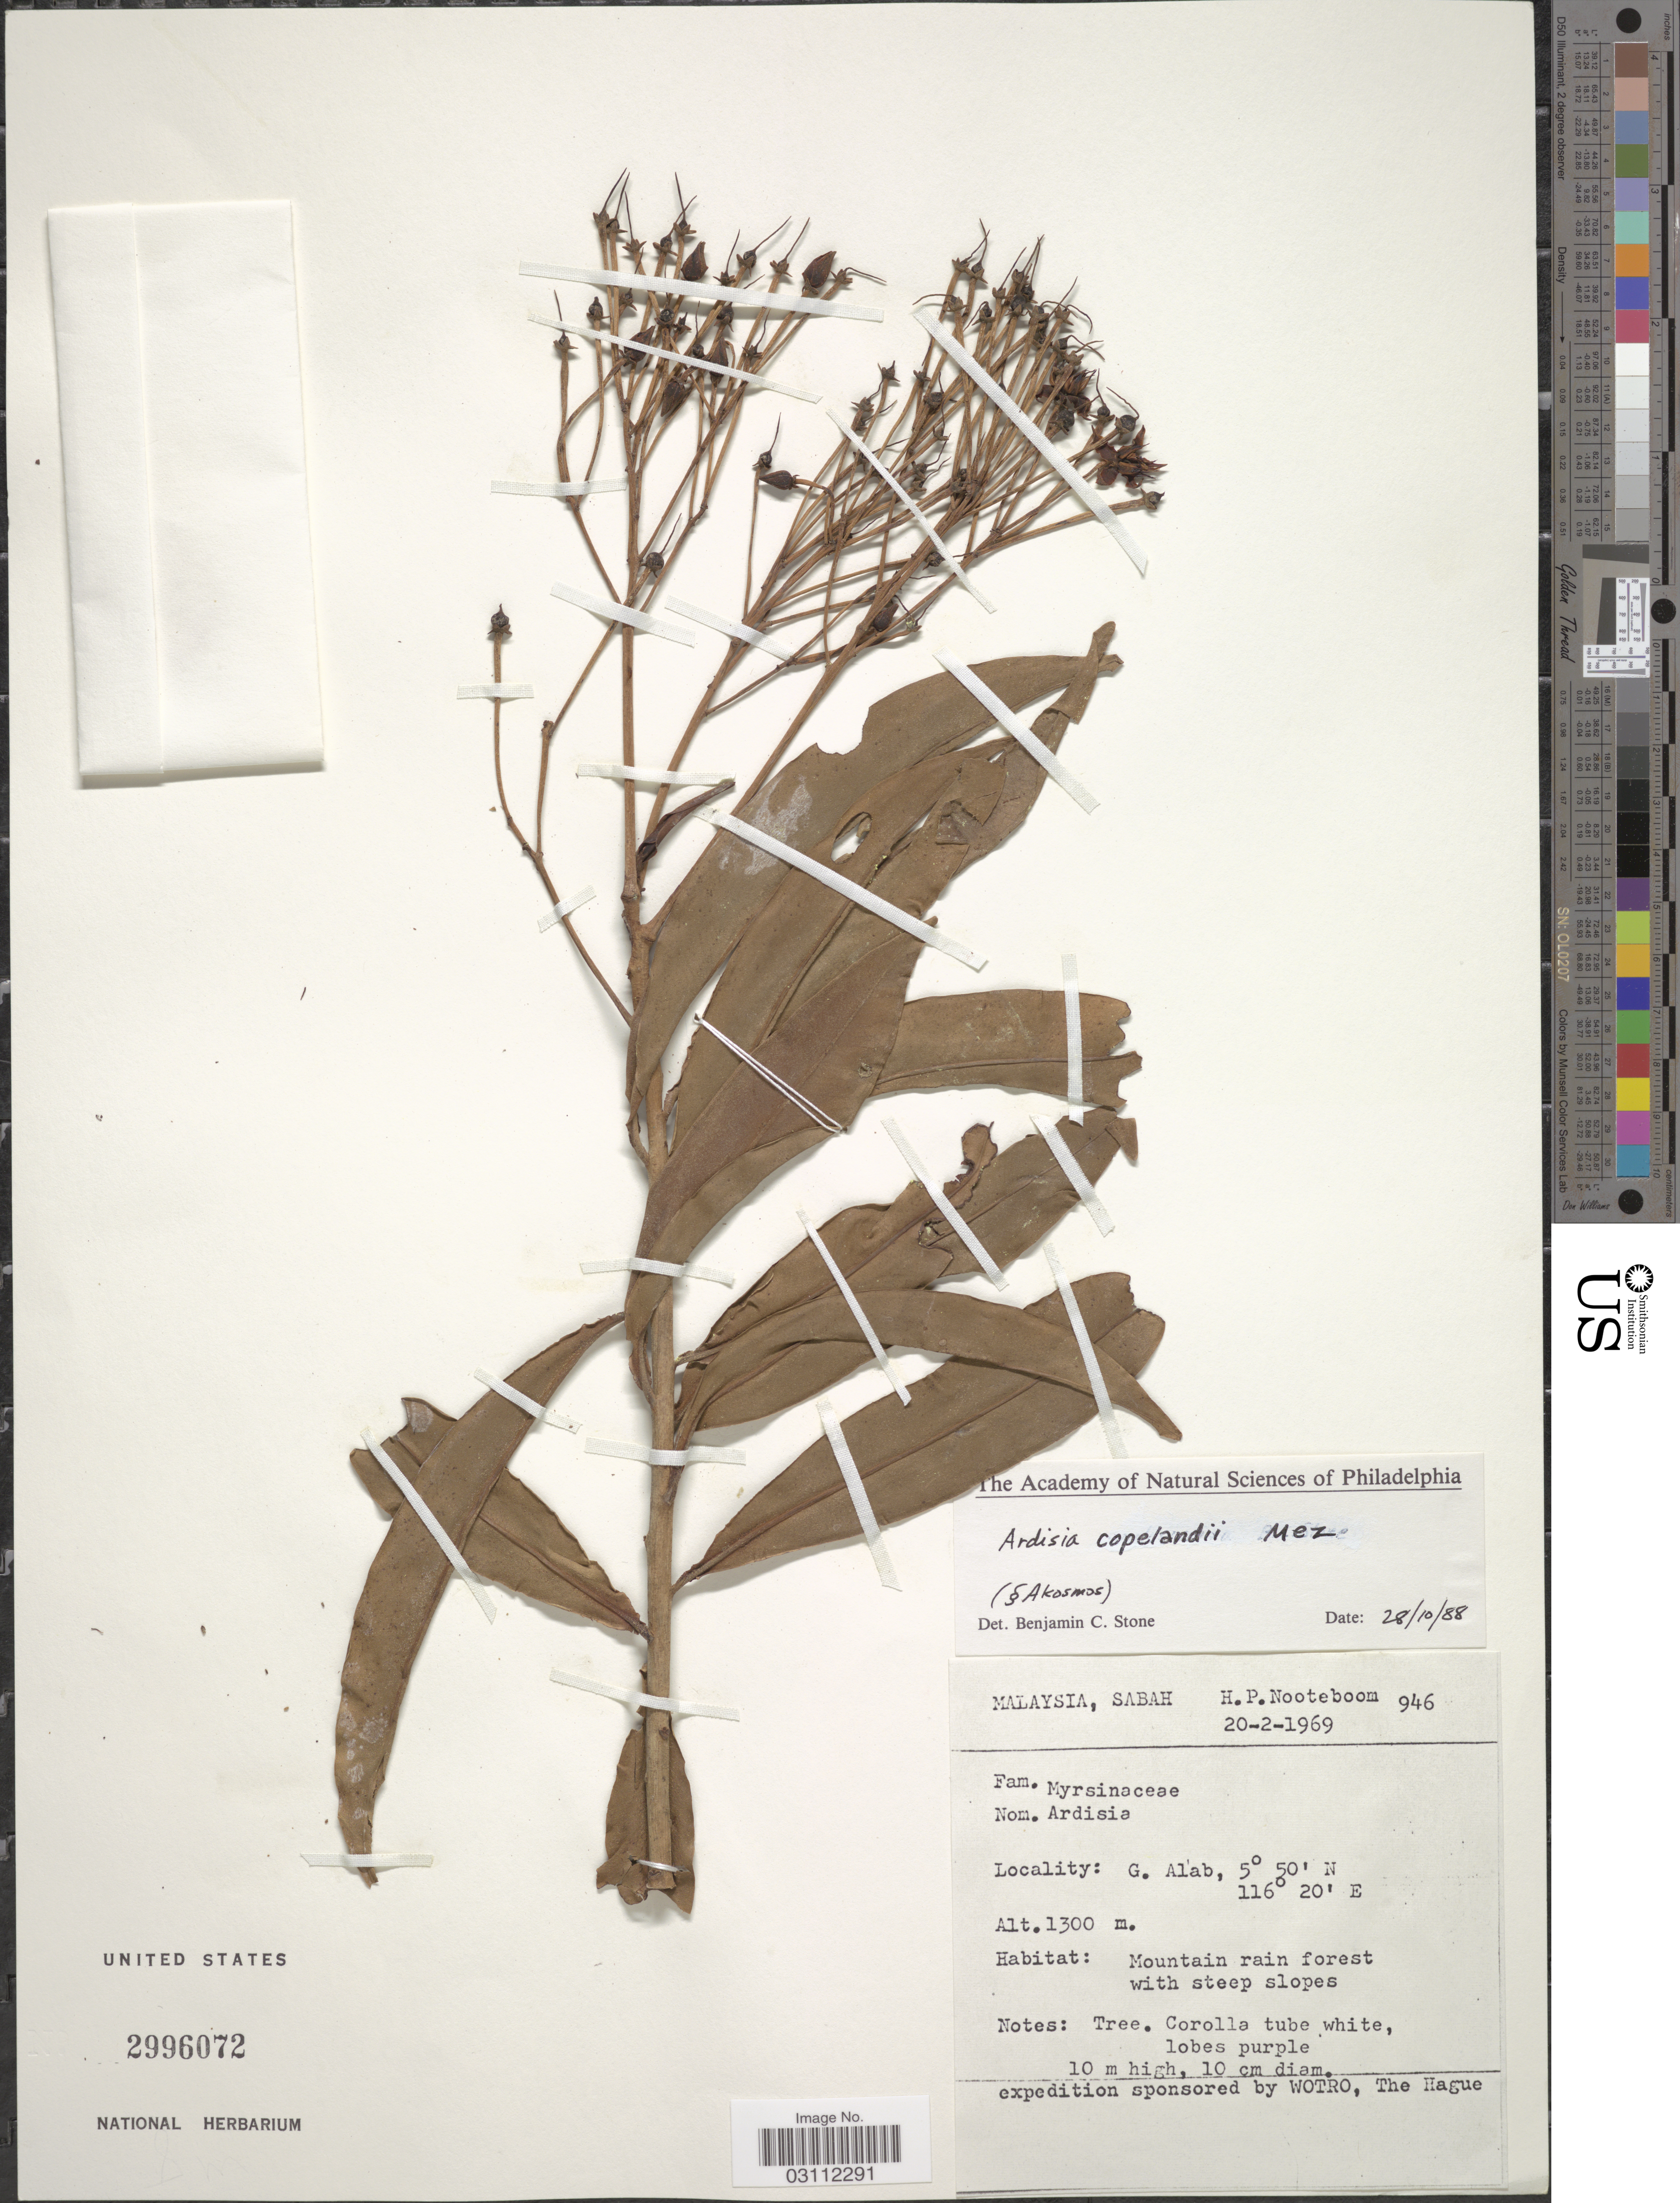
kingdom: Plantae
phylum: Tracheophyta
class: Magnoliopsida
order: Ericales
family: Primulaceae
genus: Ardisia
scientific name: Ardisia copelandii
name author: Mez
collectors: H. P. Nooteboom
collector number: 946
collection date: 1969-02-20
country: Malaysia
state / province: Sabah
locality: G. Alab.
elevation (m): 1300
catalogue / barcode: US 2996072